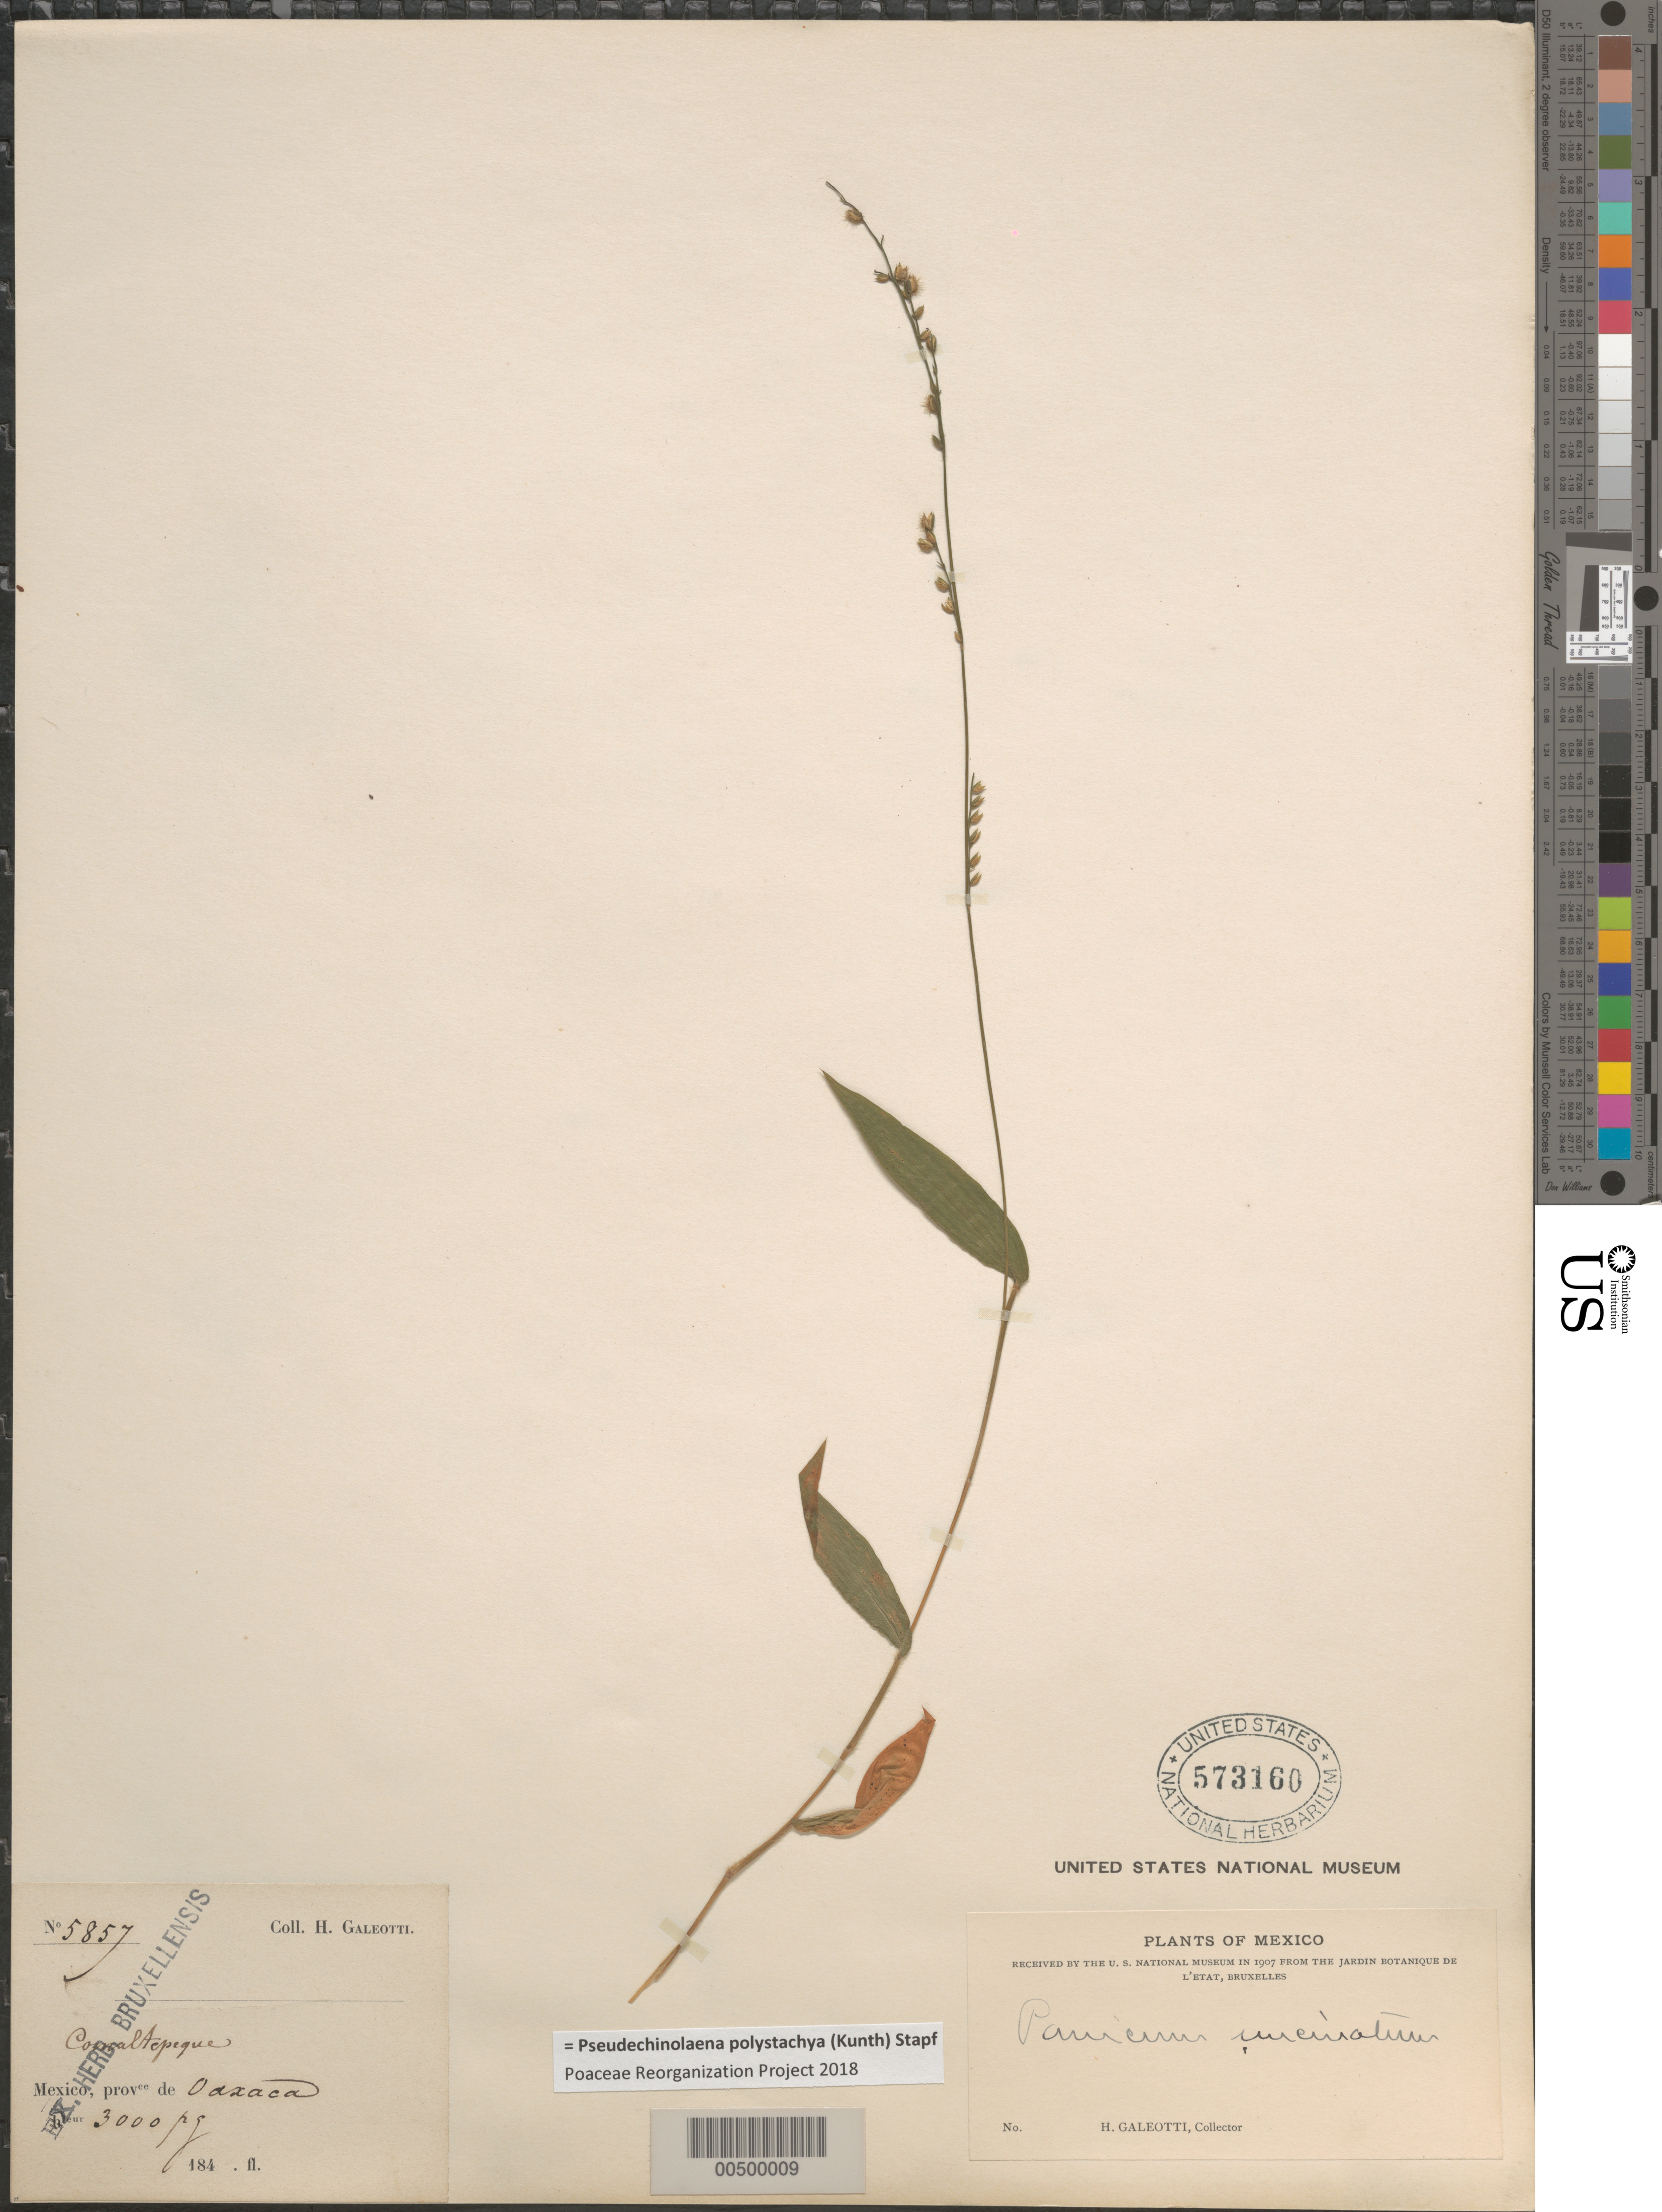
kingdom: Plantae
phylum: Tracheophyta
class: Liliopsida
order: Poales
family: Poaceae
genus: Pseudechinolaena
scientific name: Pseudechinolaena polystachya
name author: (Kunth) Stapf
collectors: H. G. Galeotti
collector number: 5857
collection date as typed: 184?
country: Mexico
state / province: Oaxaca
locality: Coaxaltepeque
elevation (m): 914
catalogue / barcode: US 573160